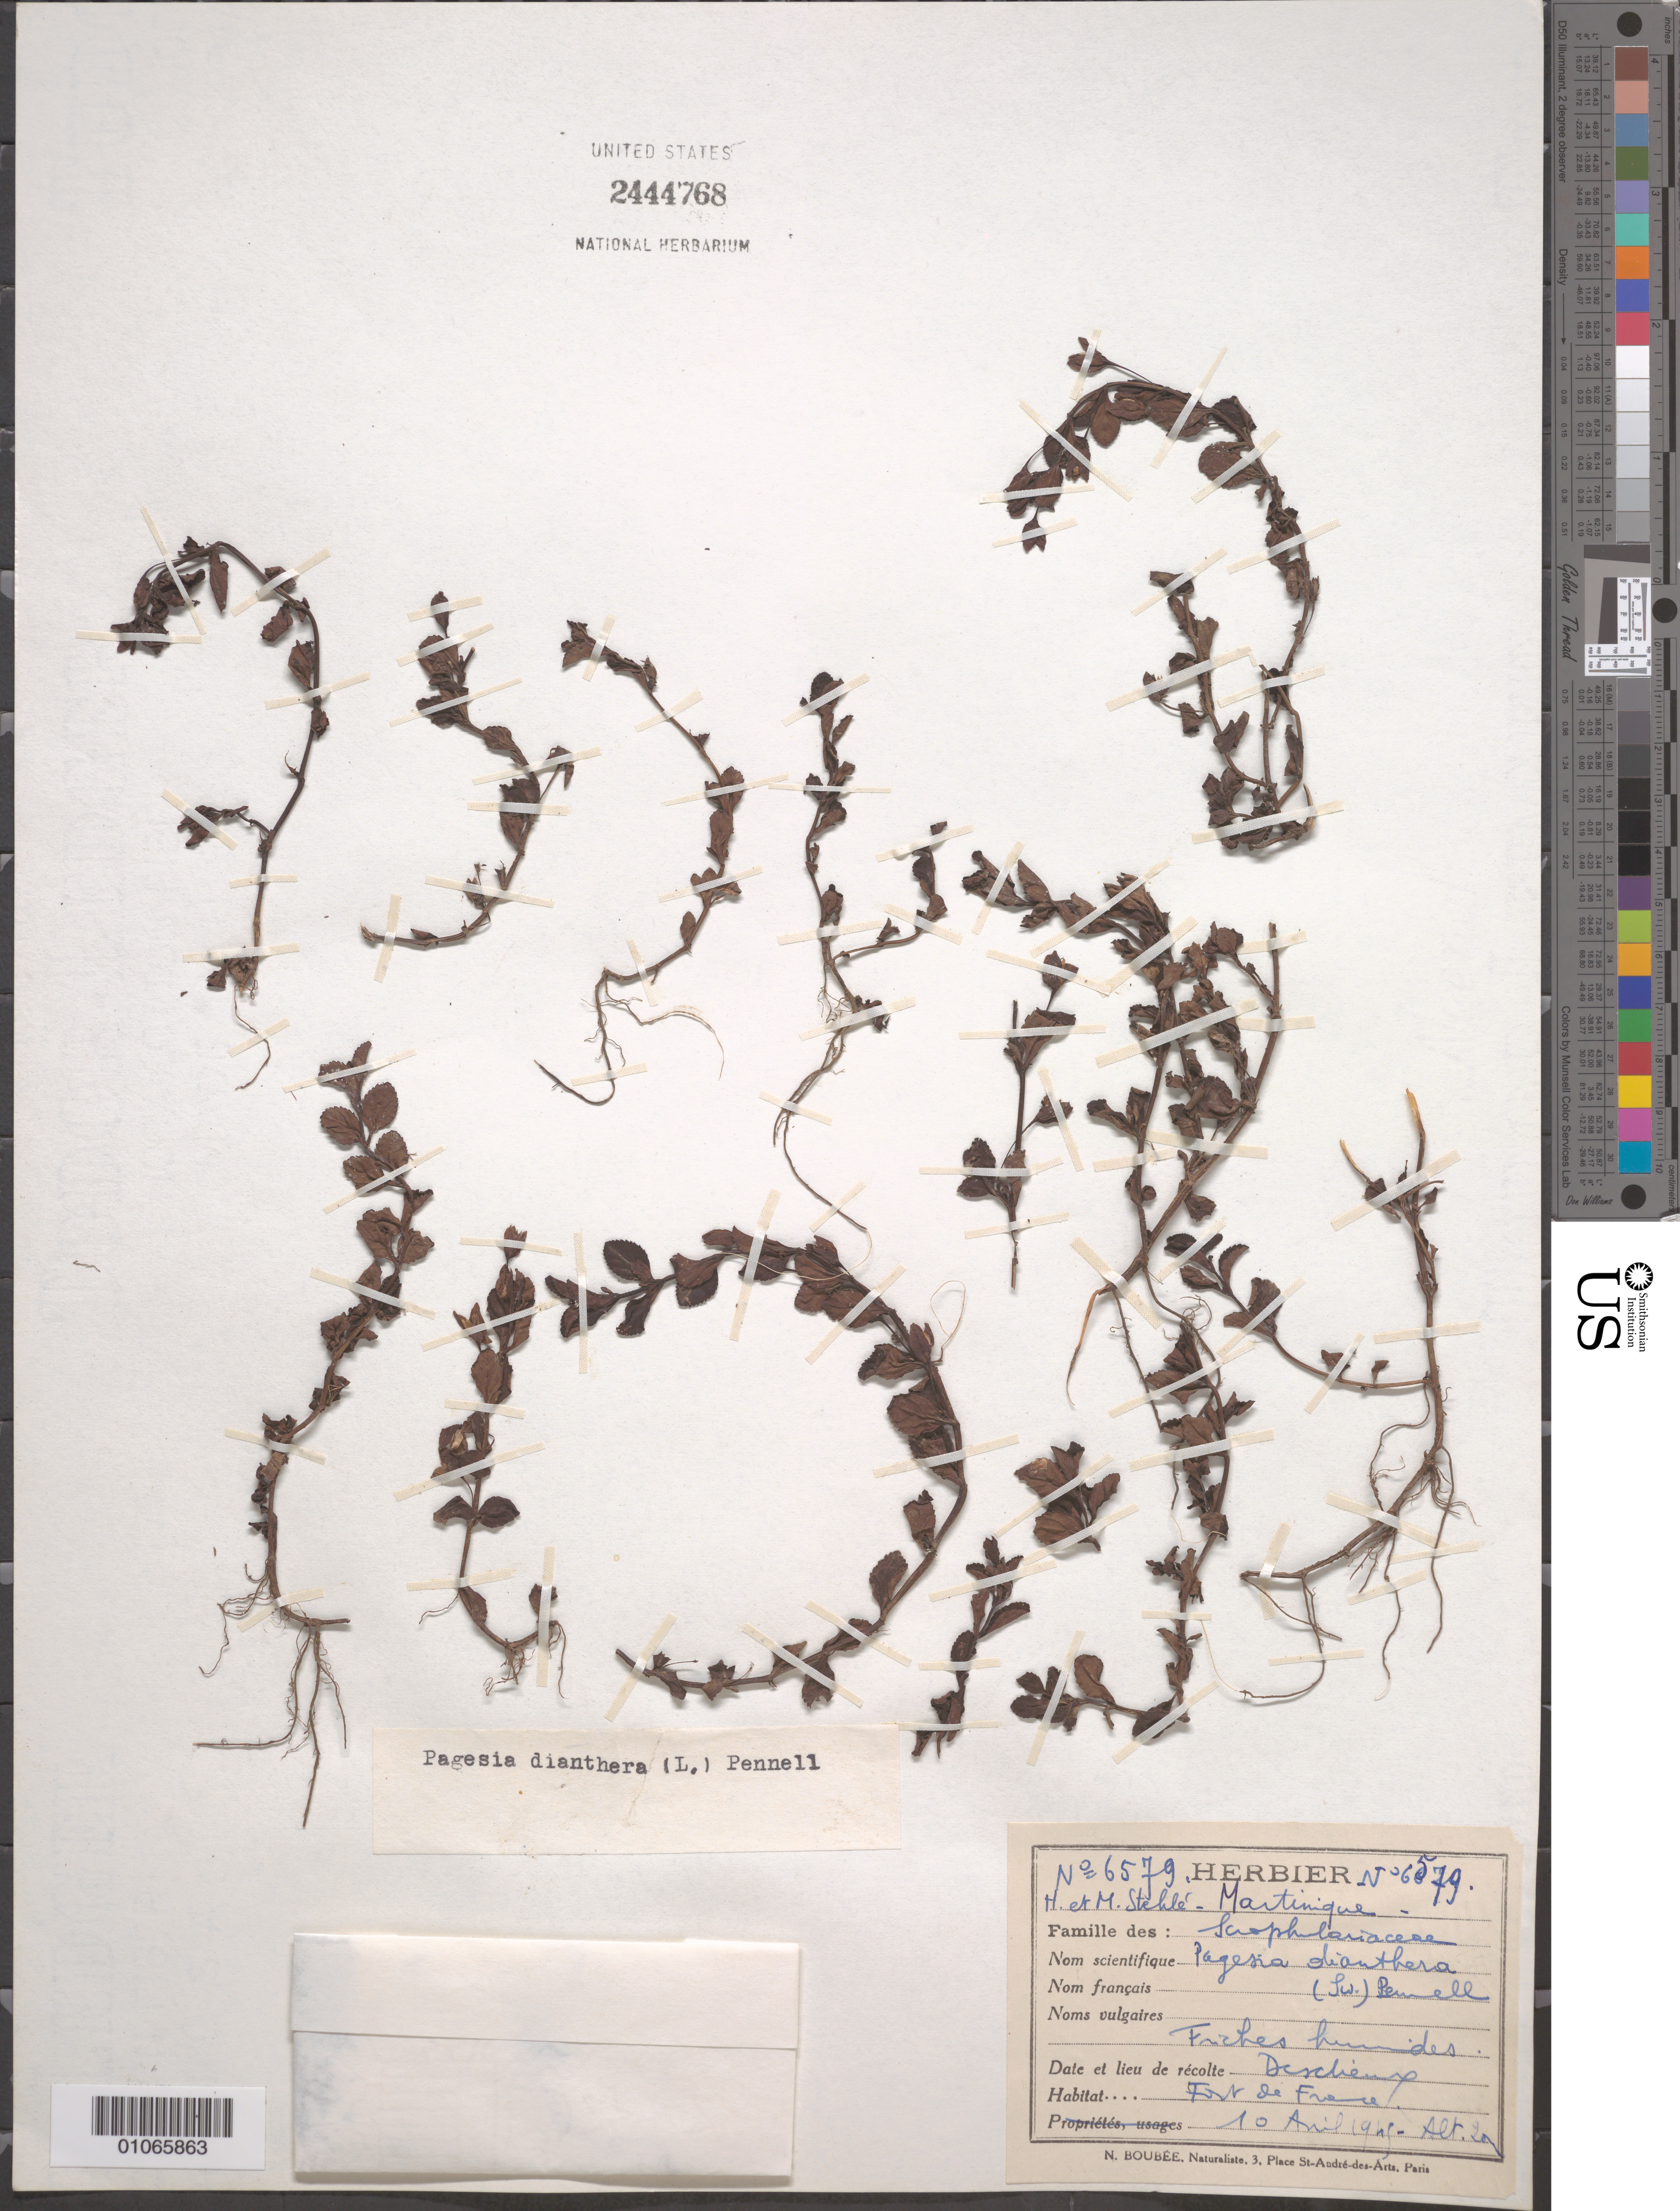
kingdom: Plantae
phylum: Tracheophyta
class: Magnoliopsida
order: Lamiales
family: Plantaginaceae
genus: Mecardonia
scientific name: Mecardonia procumbens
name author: (Mill.) Small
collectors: H. Stehlé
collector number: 6579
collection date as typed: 10 Apr 1945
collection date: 1945-04-10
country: Martinique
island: Martinique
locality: Moist fallow land.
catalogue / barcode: US 2444768